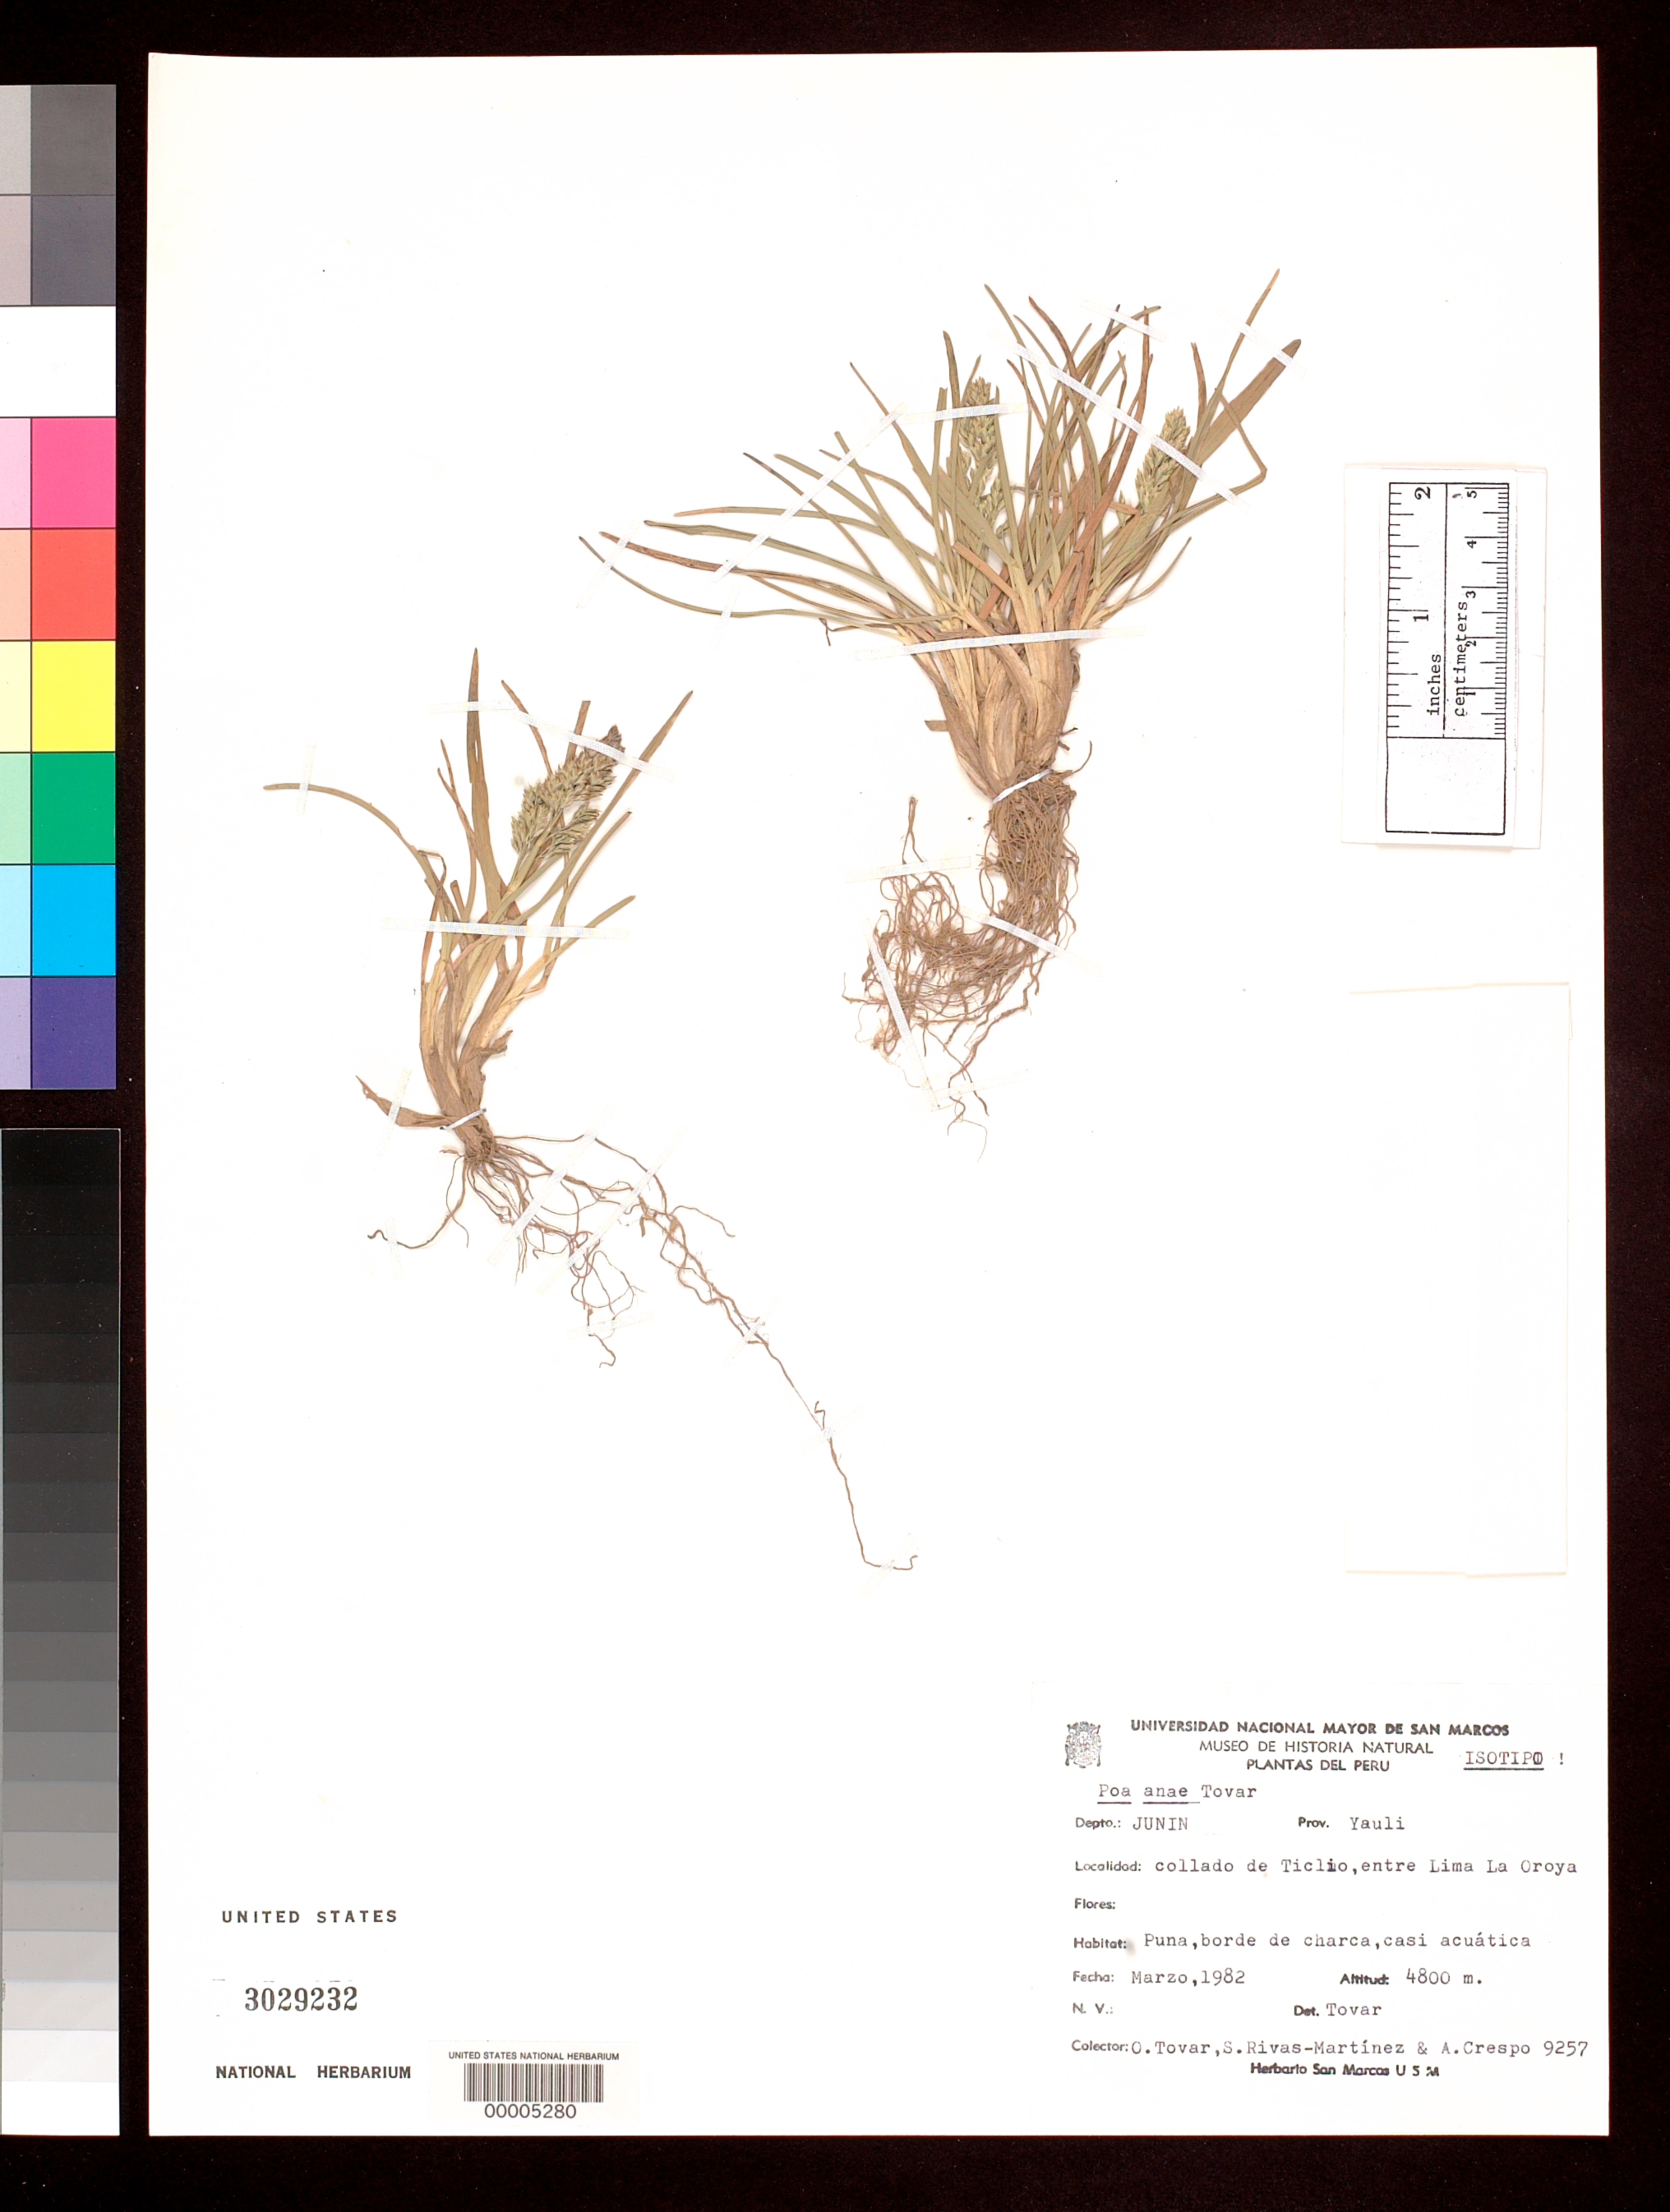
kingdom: Plantae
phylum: Tracheophyta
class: Liliopsida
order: Poales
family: Poaceae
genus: Poa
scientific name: Poa anae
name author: Tovar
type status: Type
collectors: Ó. Tovar, S. Rivas Martinez & A. Crespo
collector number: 9257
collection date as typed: Mar 1982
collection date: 1982-03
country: Peru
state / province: Junín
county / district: Yauli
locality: Ticlio, between Lima and La Oroya.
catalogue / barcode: US 3029232